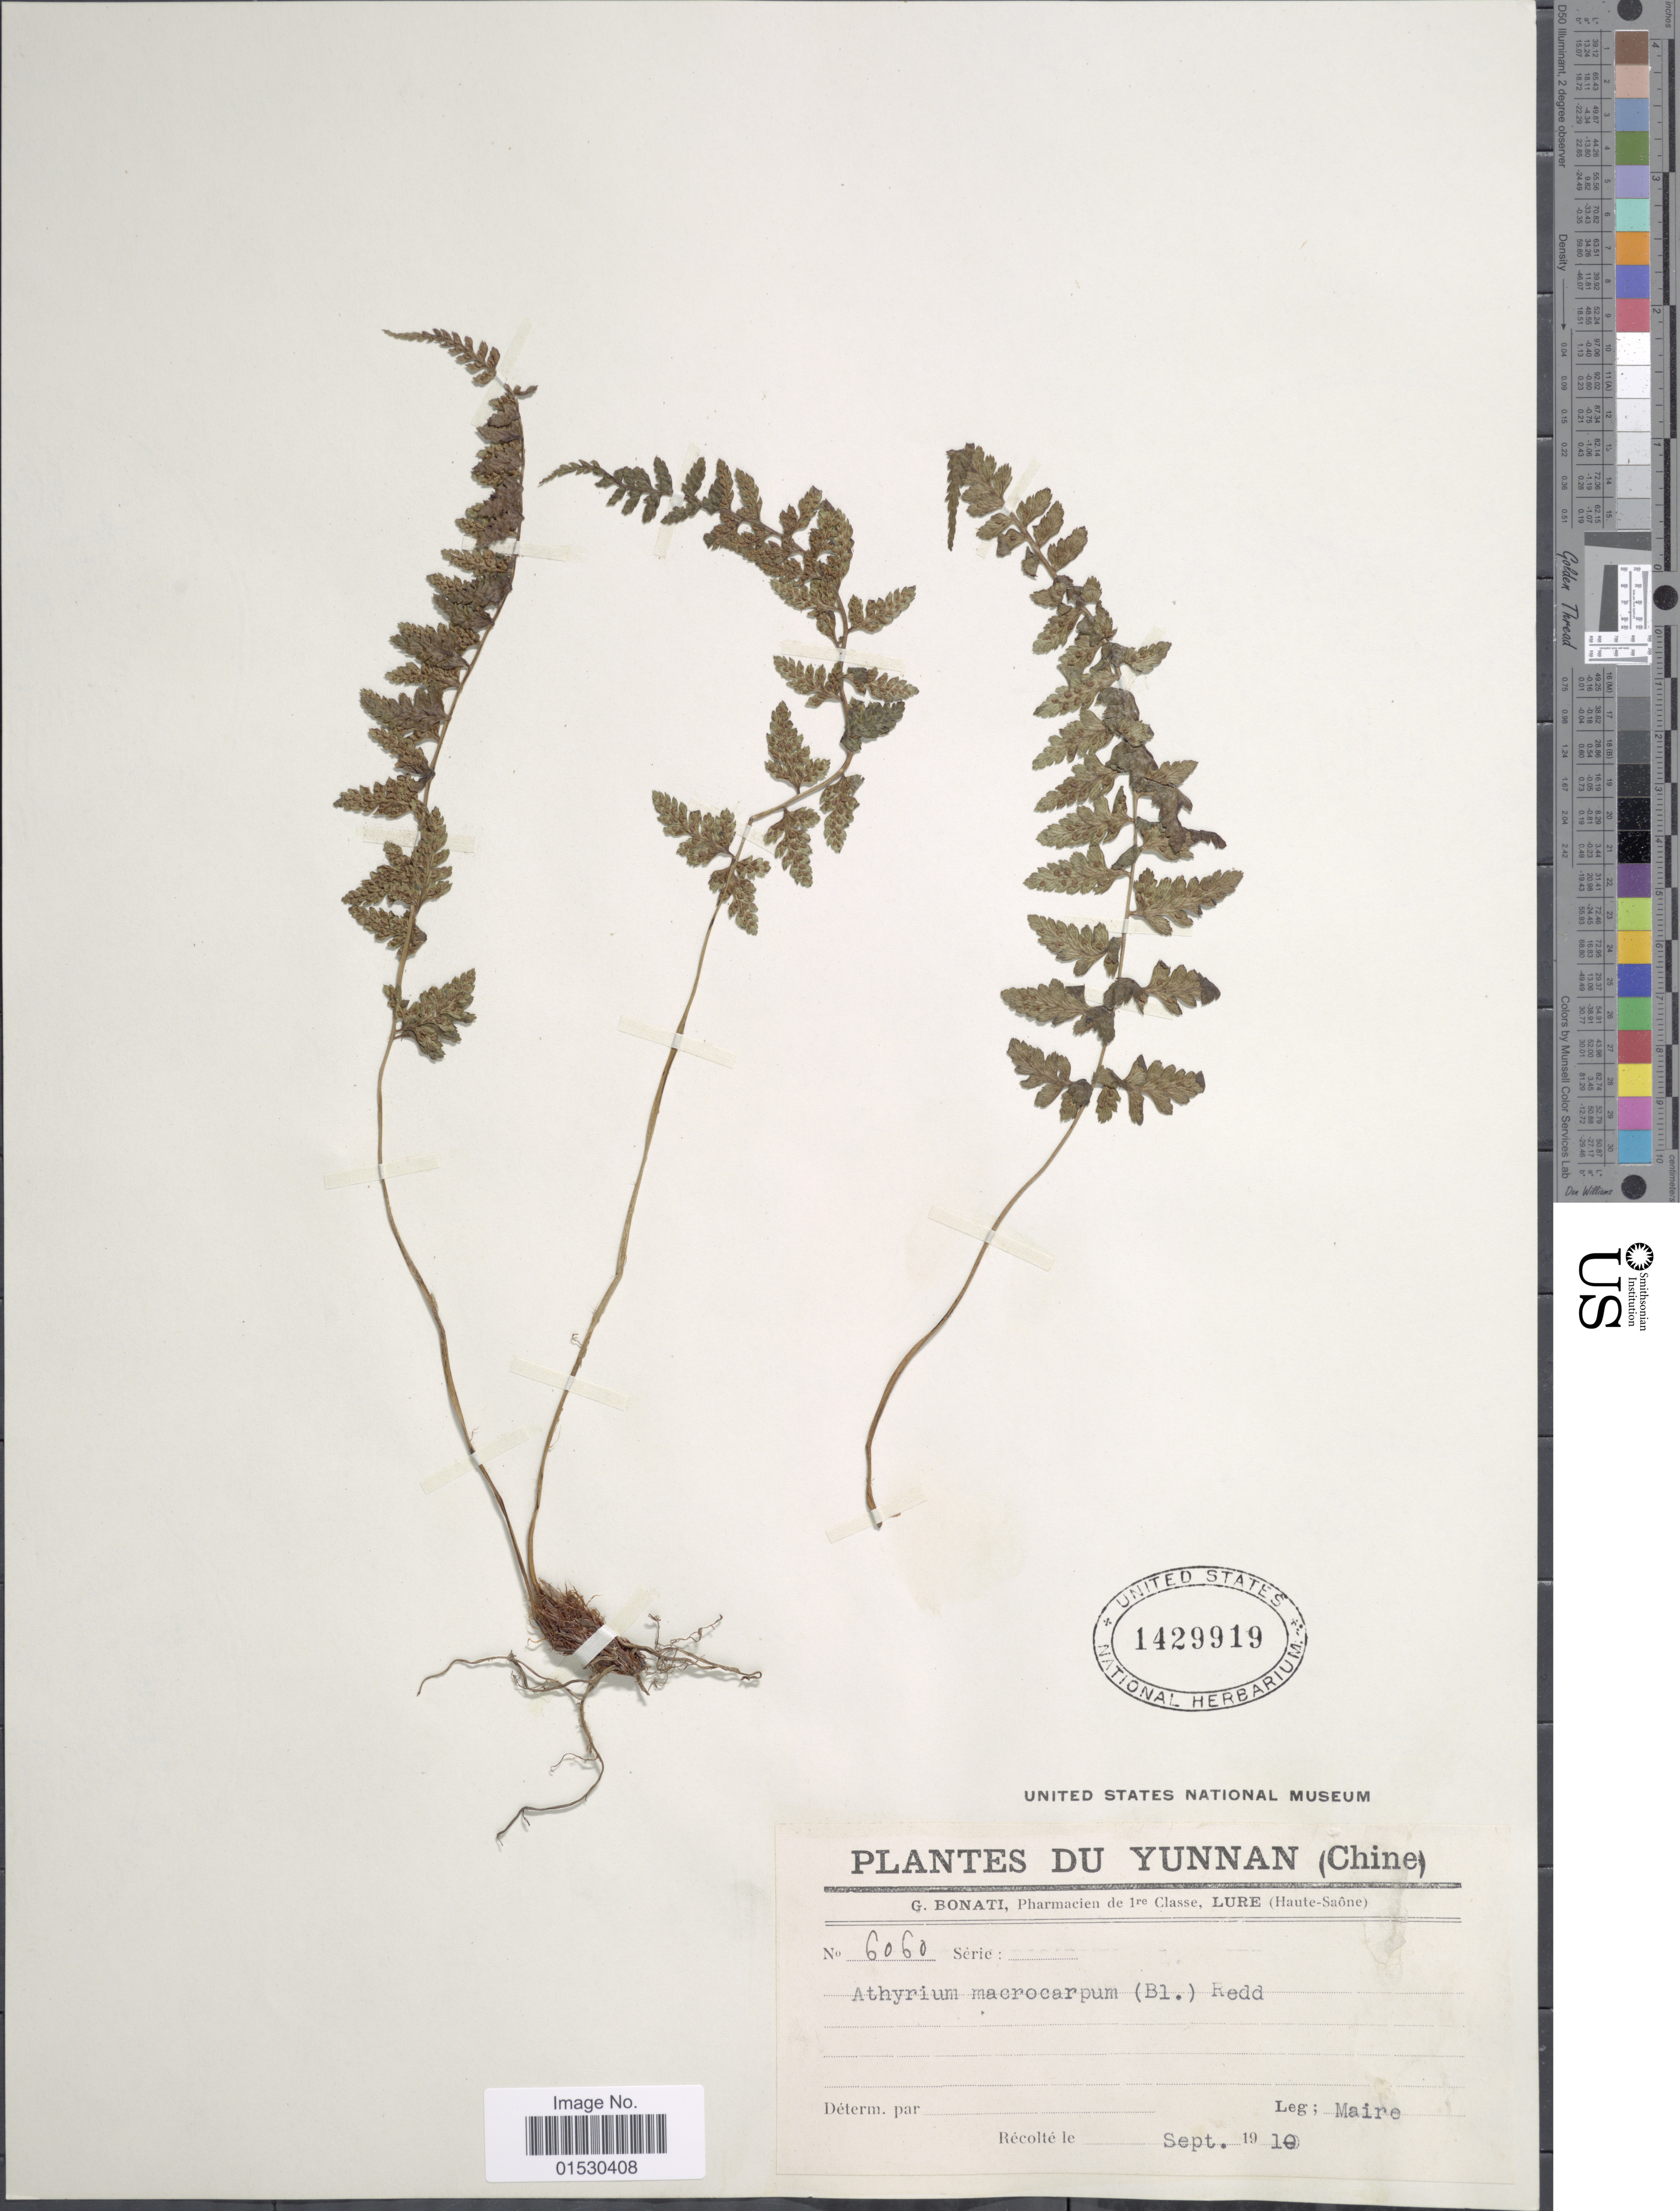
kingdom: Plantae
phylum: Tracheophyta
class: Polypodiopsida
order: Polypodiales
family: Athyriaceae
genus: Athyrium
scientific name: Athyrium anisopterum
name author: Christ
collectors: Maire, --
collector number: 6060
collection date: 1910-09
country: China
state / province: Yunnan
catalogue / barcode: US 1429919